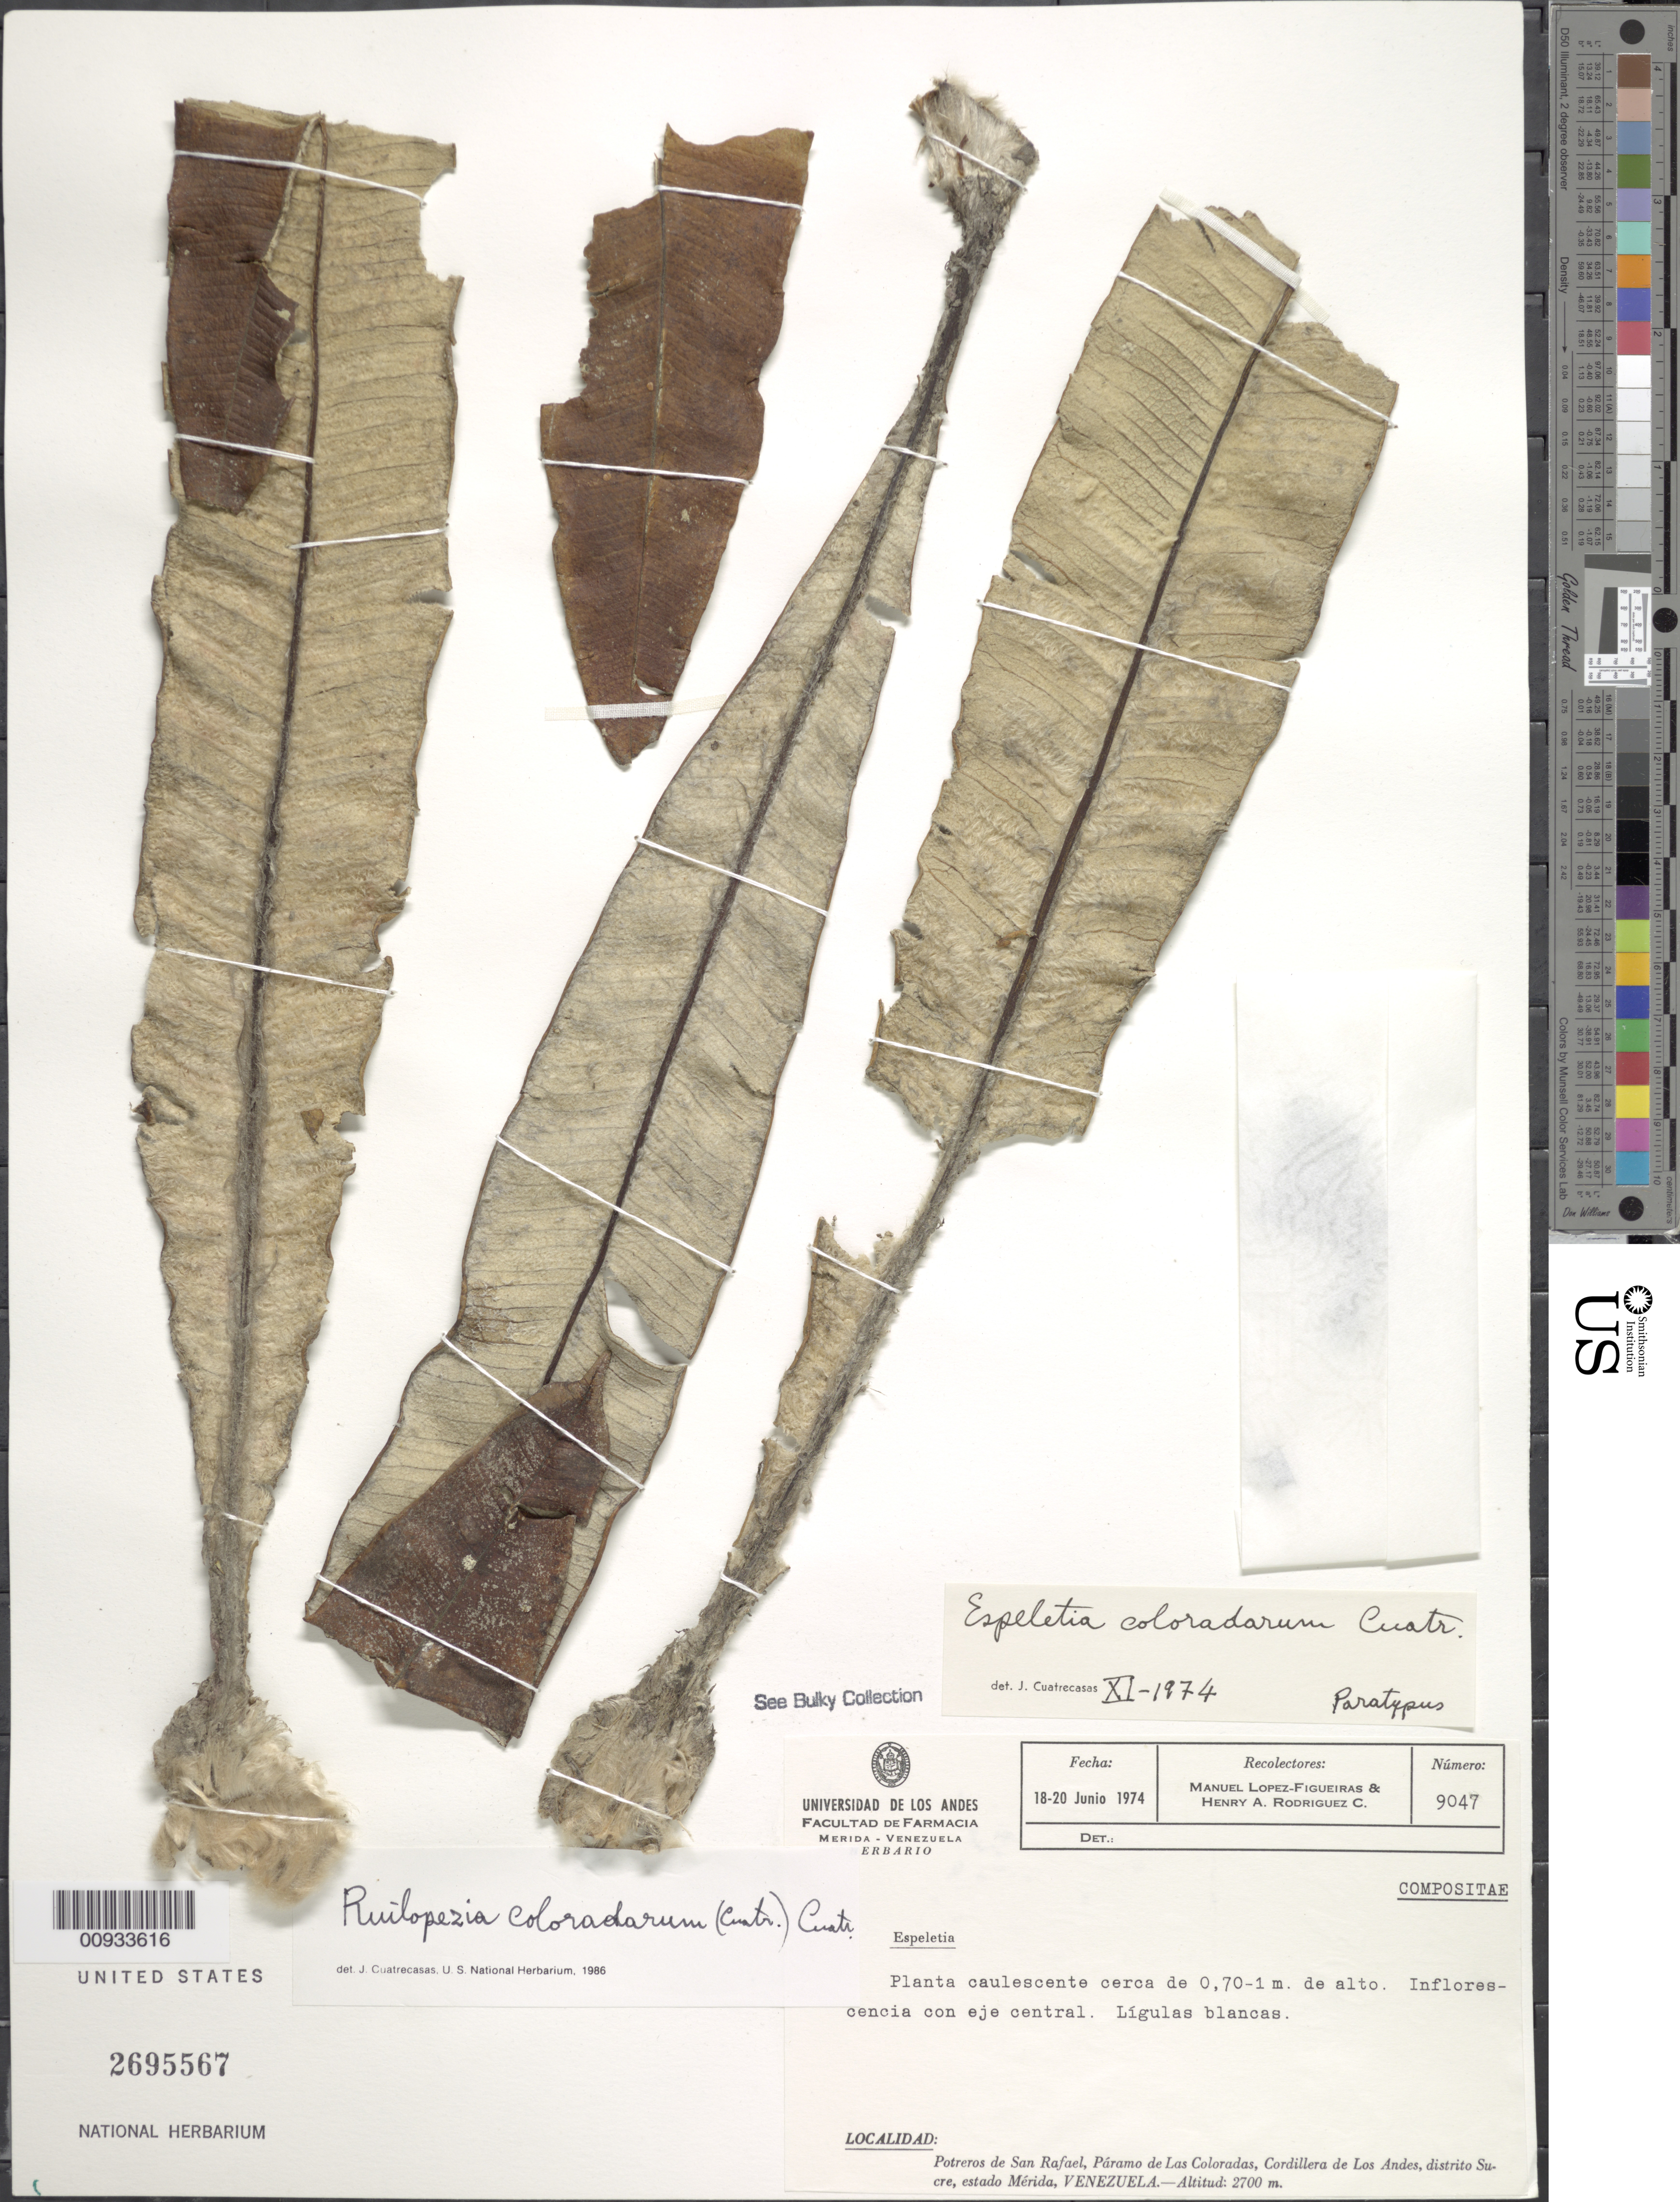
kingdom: Plantae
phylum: Tracheophyta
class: Magnoliopsida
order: Asterales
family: Asteraceae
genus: Ruilopezia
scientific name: Ruilopezia coloradarum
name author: (Cuatrec.) Cuatrec.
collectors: M. López Figueiras & H. Rodriguez-Carrasquero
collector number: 9047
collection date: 1974-06-18/1974-06-20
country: Venezuela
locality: Potreros de San San Rafael, Paramo de Las Coloradas, Cordillera de Los Andes, Distrito Sucre, Estado Merida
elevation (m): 2700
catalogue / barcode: US 2695567